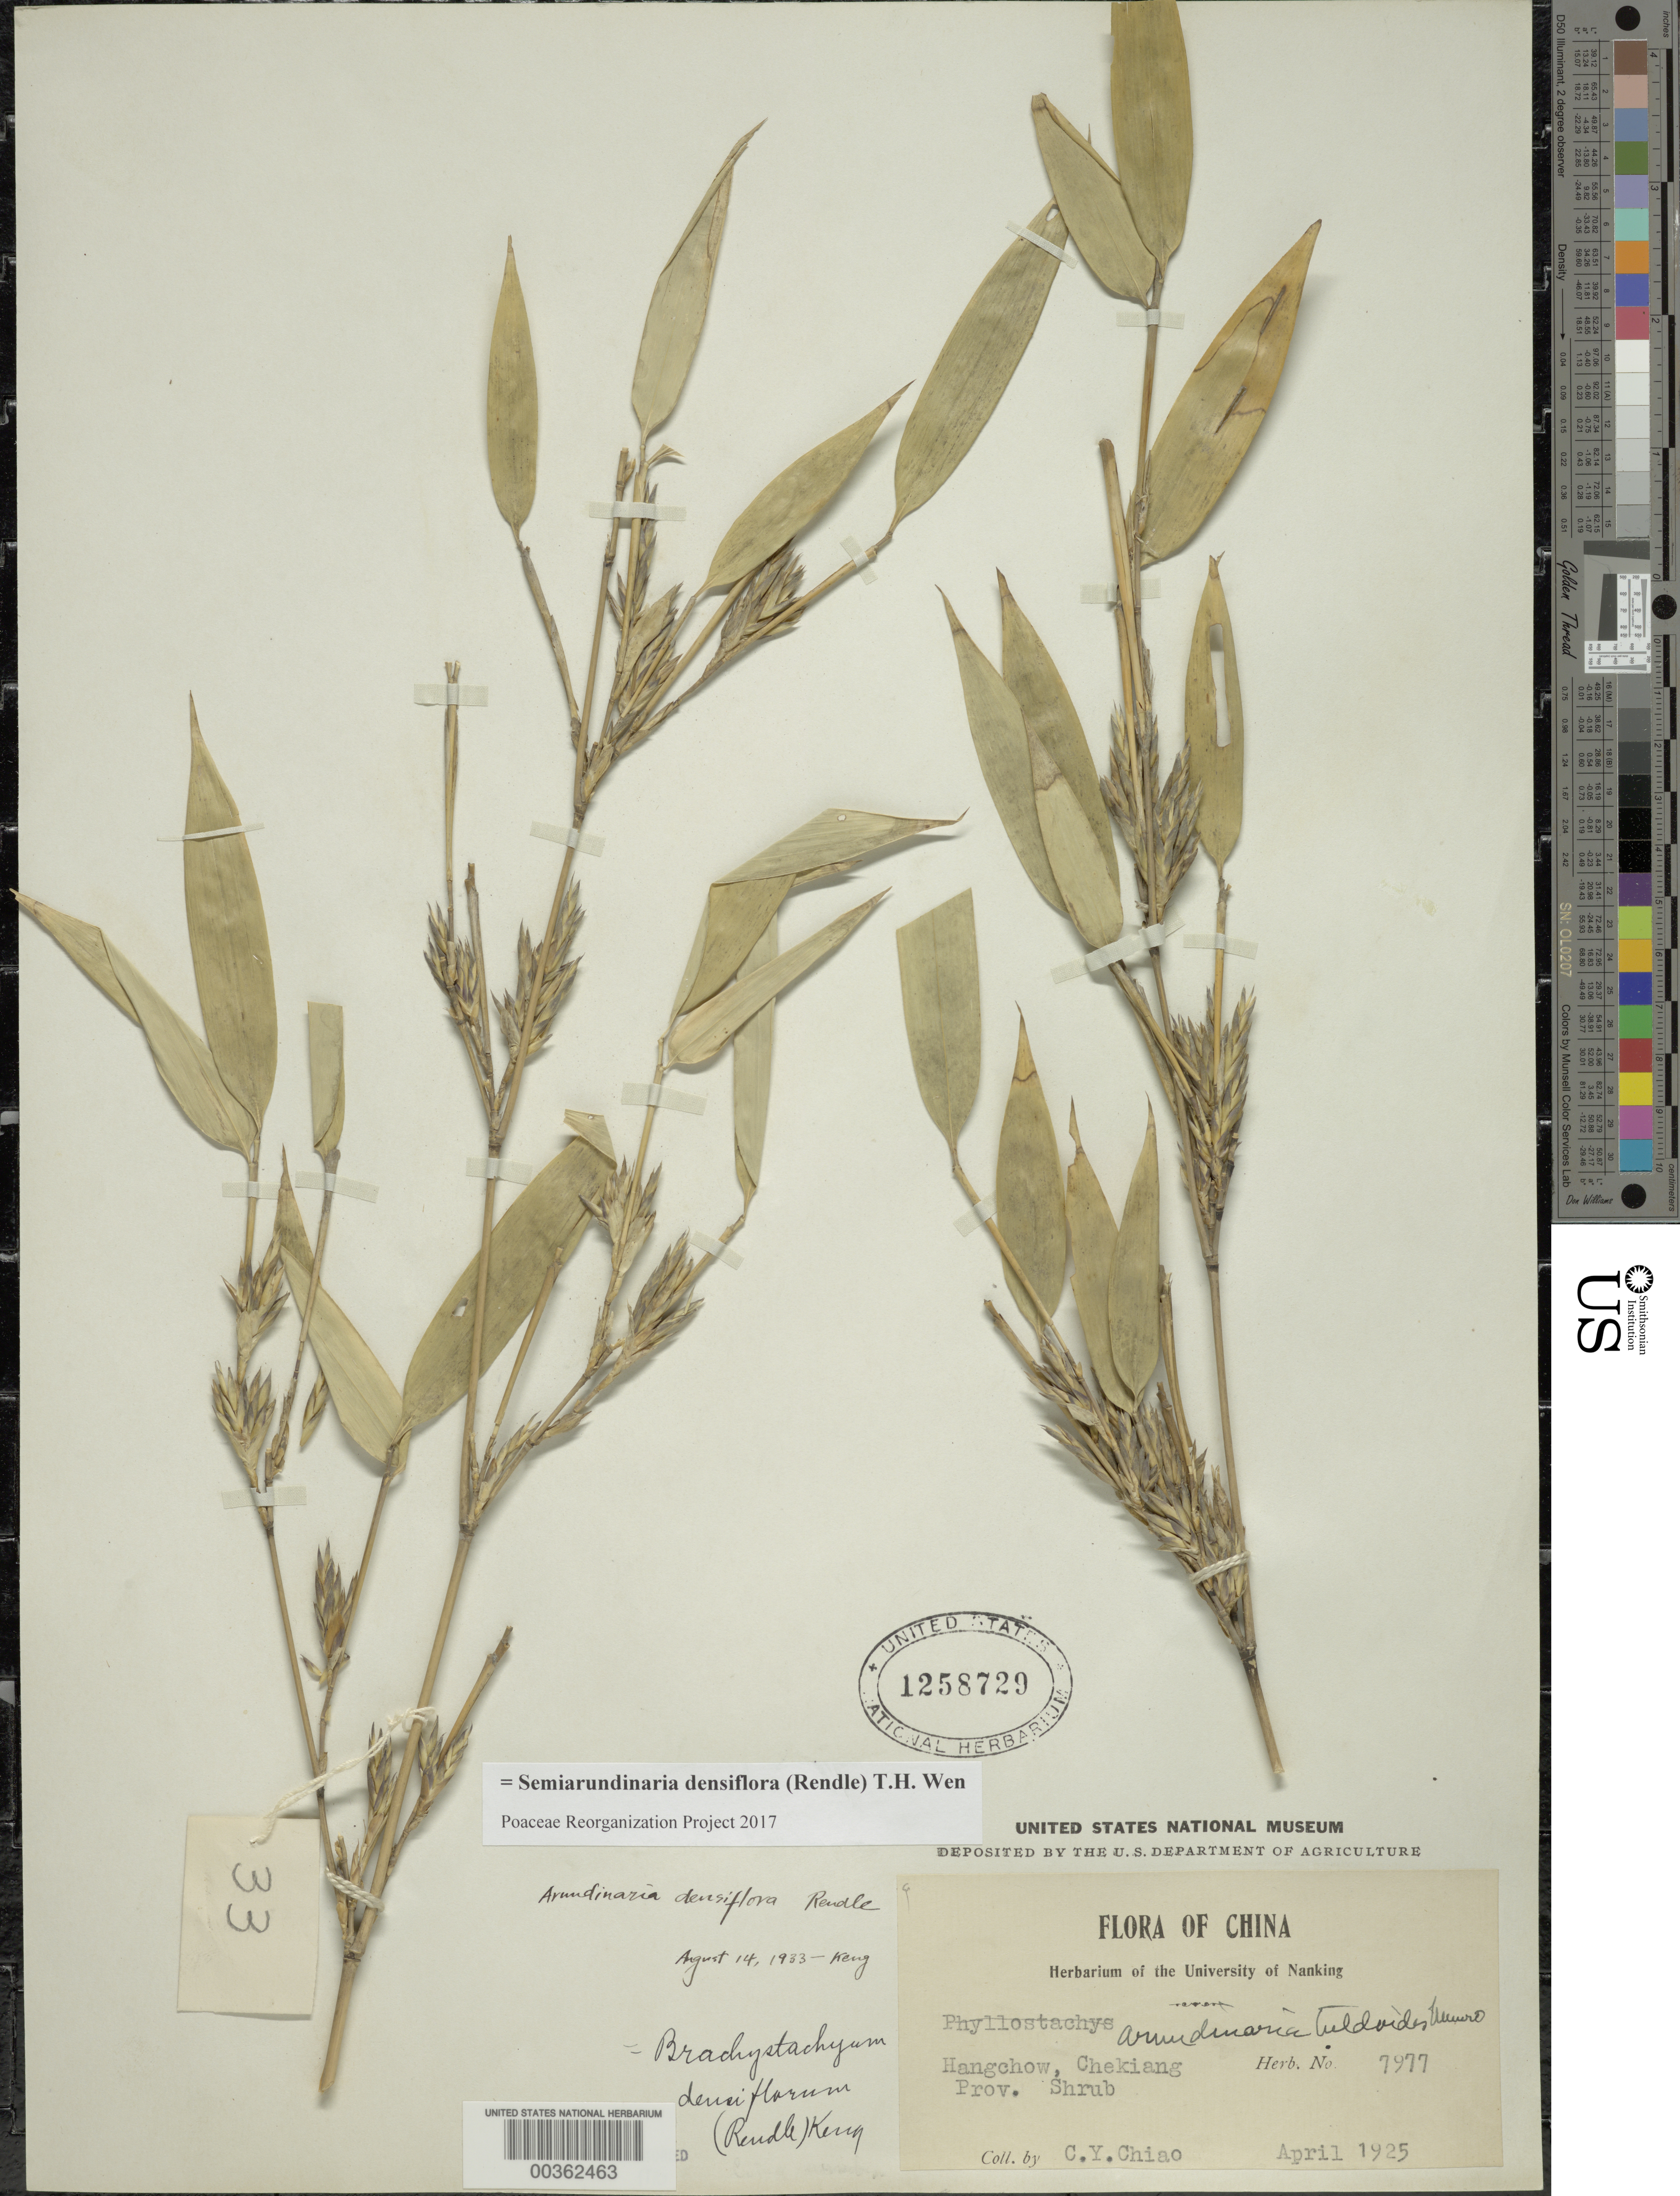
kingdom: Plantae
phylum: Tracheophyta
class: Liliopsida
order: Poales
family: Poaceae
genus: Semiarundinaria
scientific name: Semiarundinaria densiflora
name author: (Rendle) T.H. Wen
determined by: Poaceae Reorganization Project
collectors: C. Y. Chiao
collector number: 7977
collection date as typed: Apr 1925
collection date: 1925-04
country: China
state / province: Zhejiang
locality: Hangchow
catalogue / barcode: US 1258729